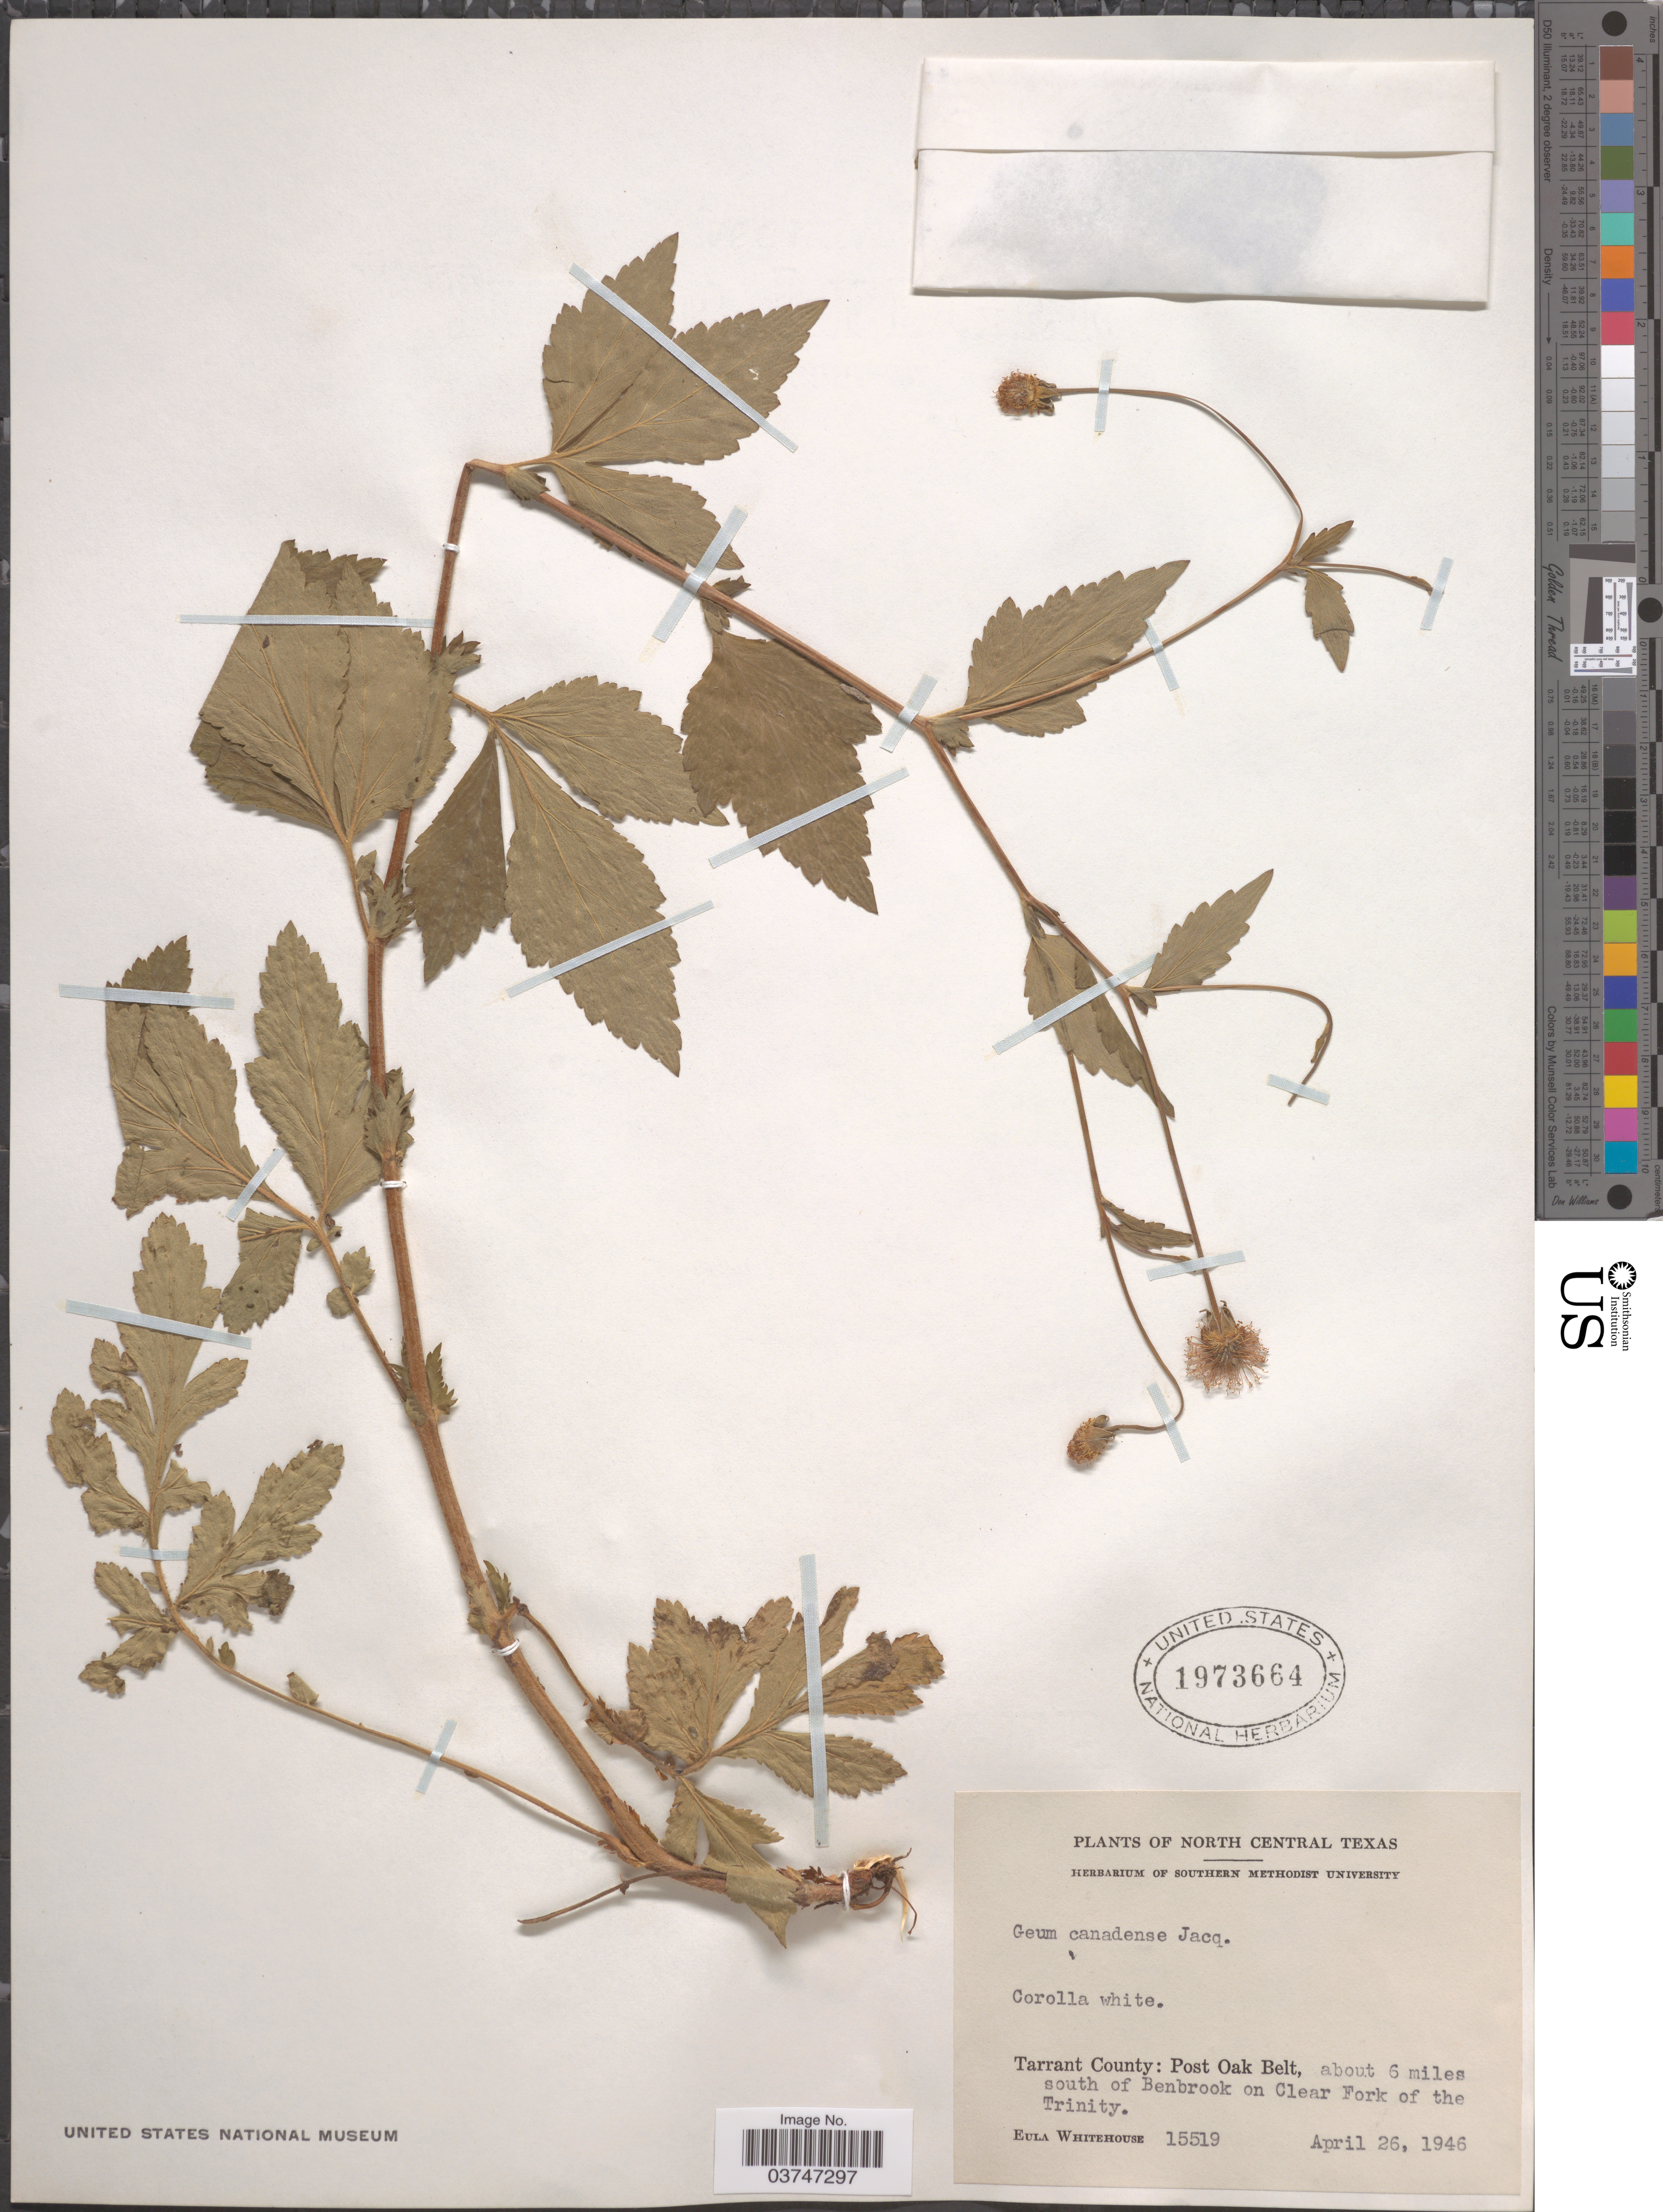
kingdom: Plantae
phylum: Tracheophyta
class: Magnoliopsida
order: Rosales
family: Rosaceae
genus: Geum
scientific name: Geum canadense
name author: Jacq.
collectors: E. Whitehouse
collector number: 15519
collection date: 1946-04-26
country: United States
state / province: Texas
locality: North Central Texas. Tarrant County: Post Oak Belt, about 6 miles south of Benbrook on Clear Fork of the Trinity.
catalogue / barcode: US 1973664